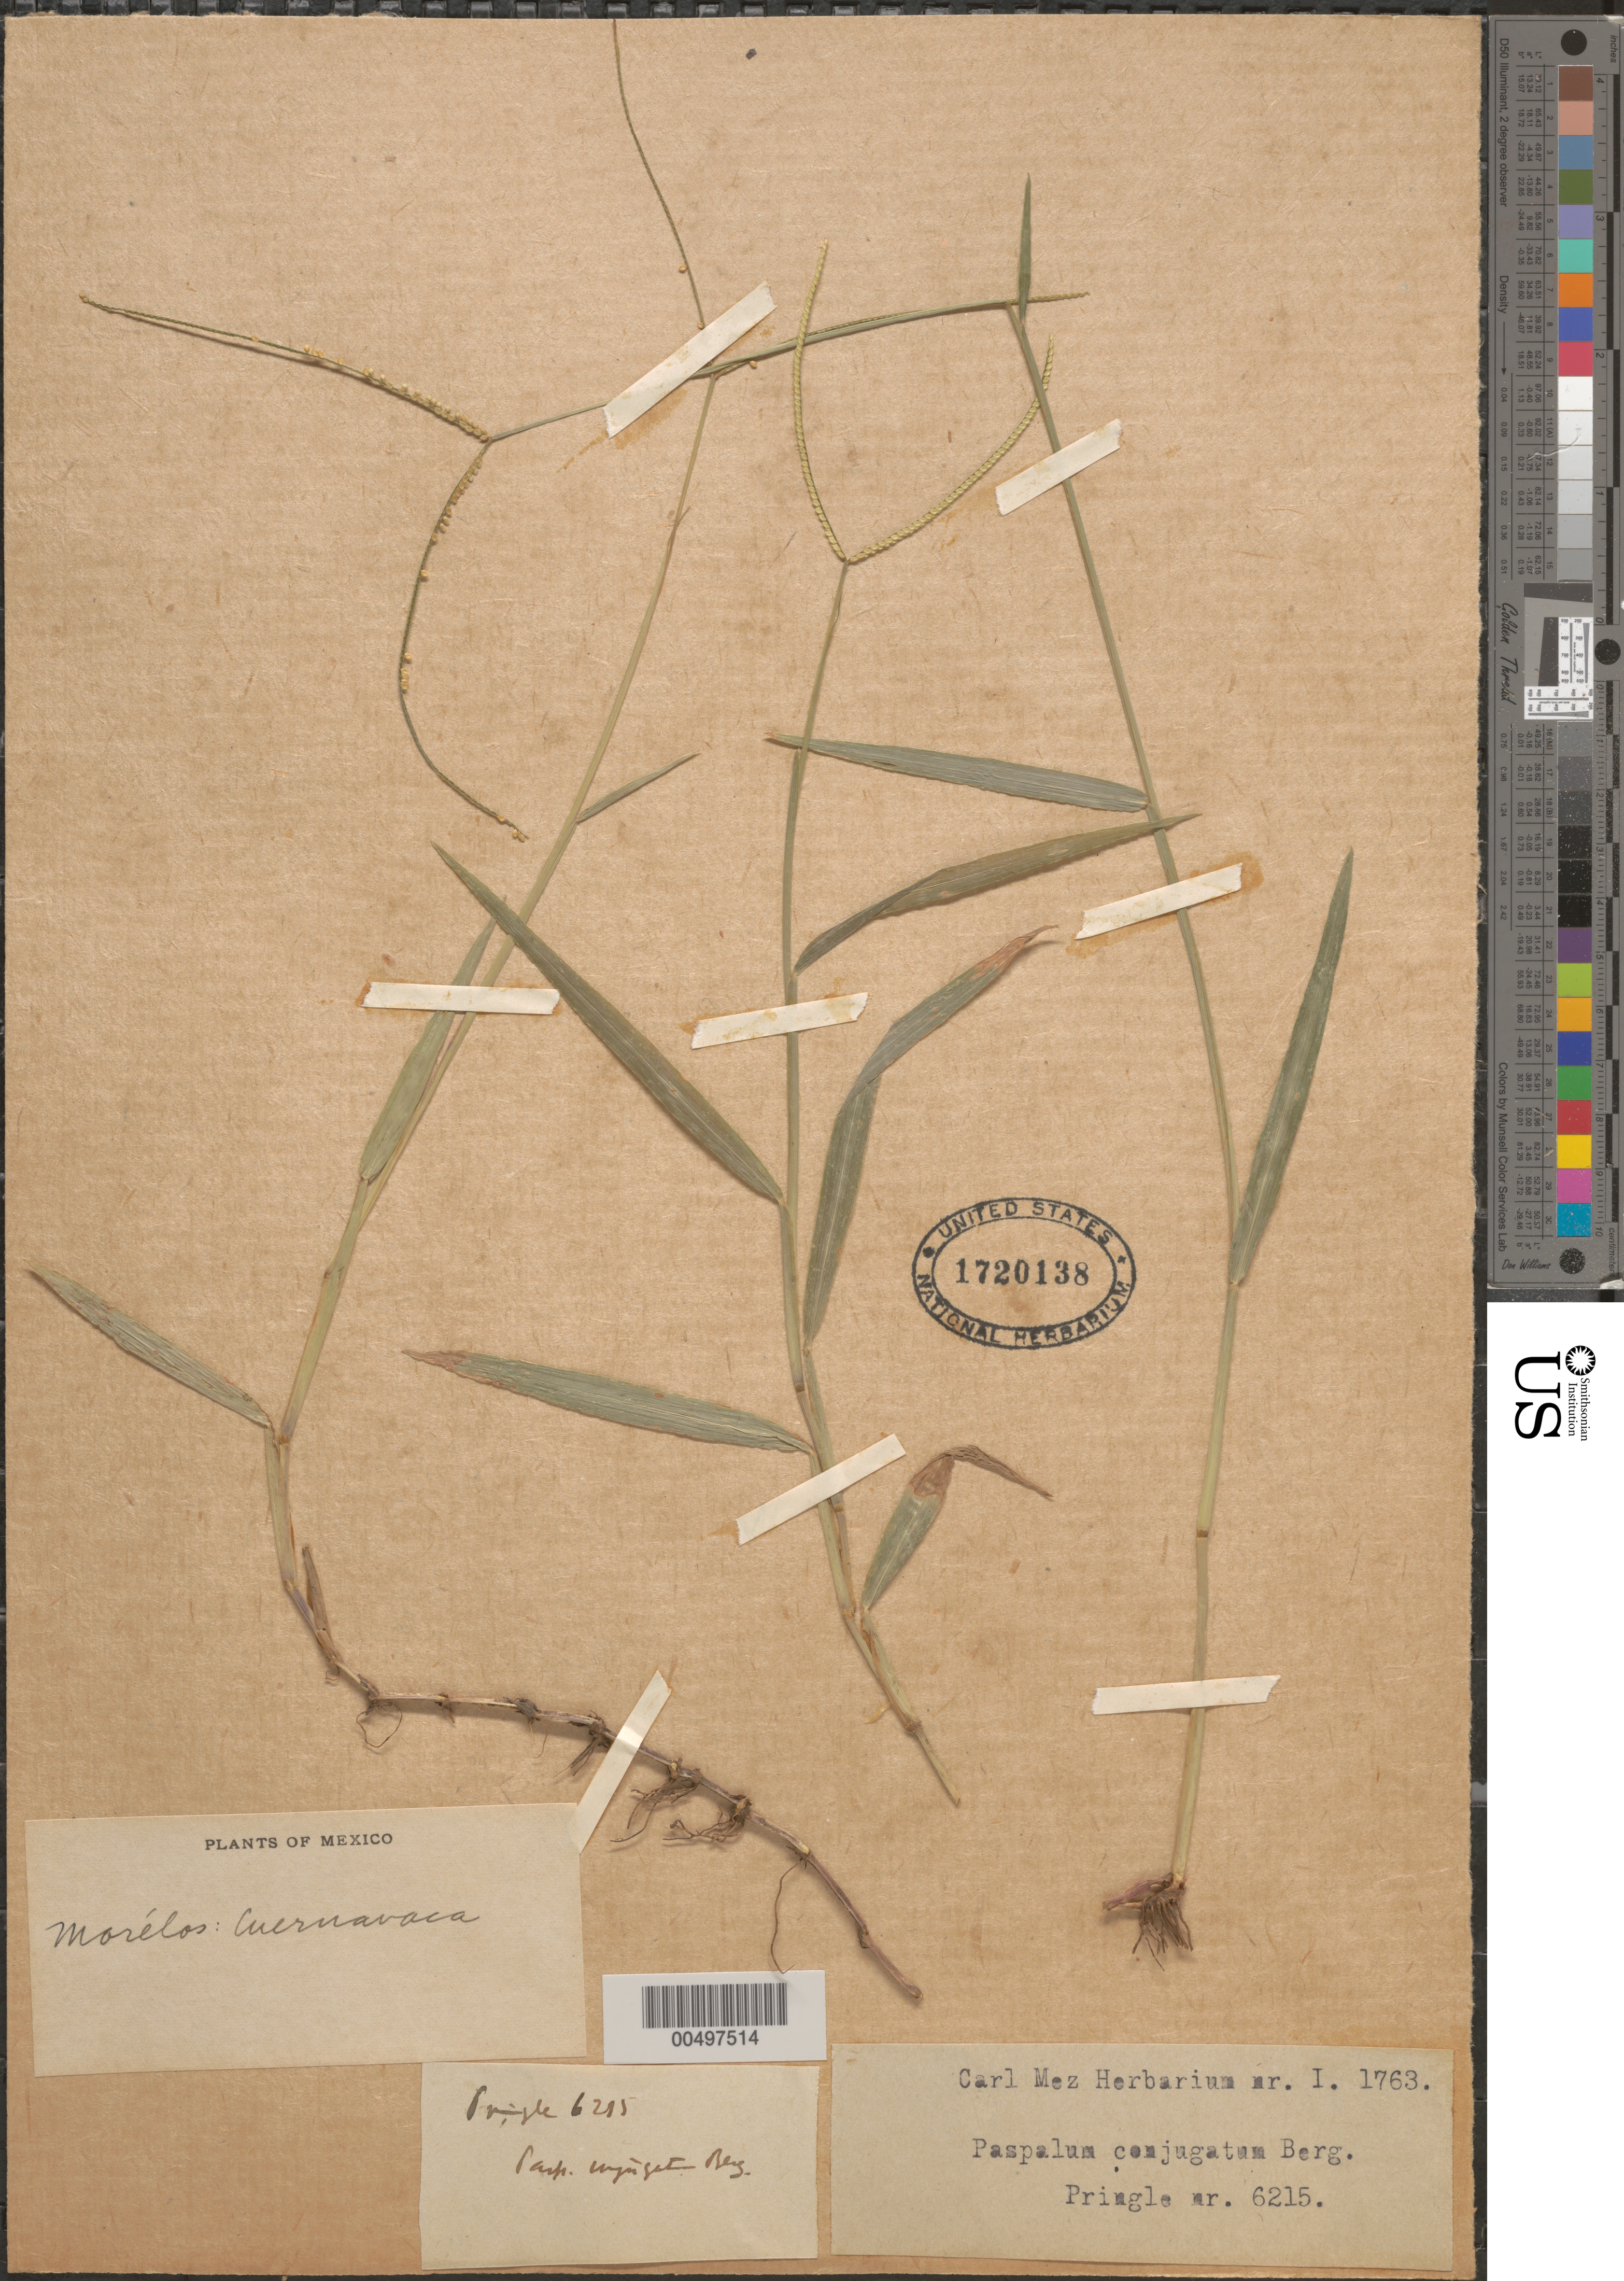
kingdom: Plantae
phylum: Tracheophyta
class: Liliopsida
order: Poales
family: Poaceae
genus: Paspalum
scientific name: Paspalum conjugatum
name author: P.J. Bergius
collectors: C. G. Pringle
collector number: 6215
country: Mexico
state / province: Morelos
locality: Cuernavaca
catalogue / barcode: US 1720138